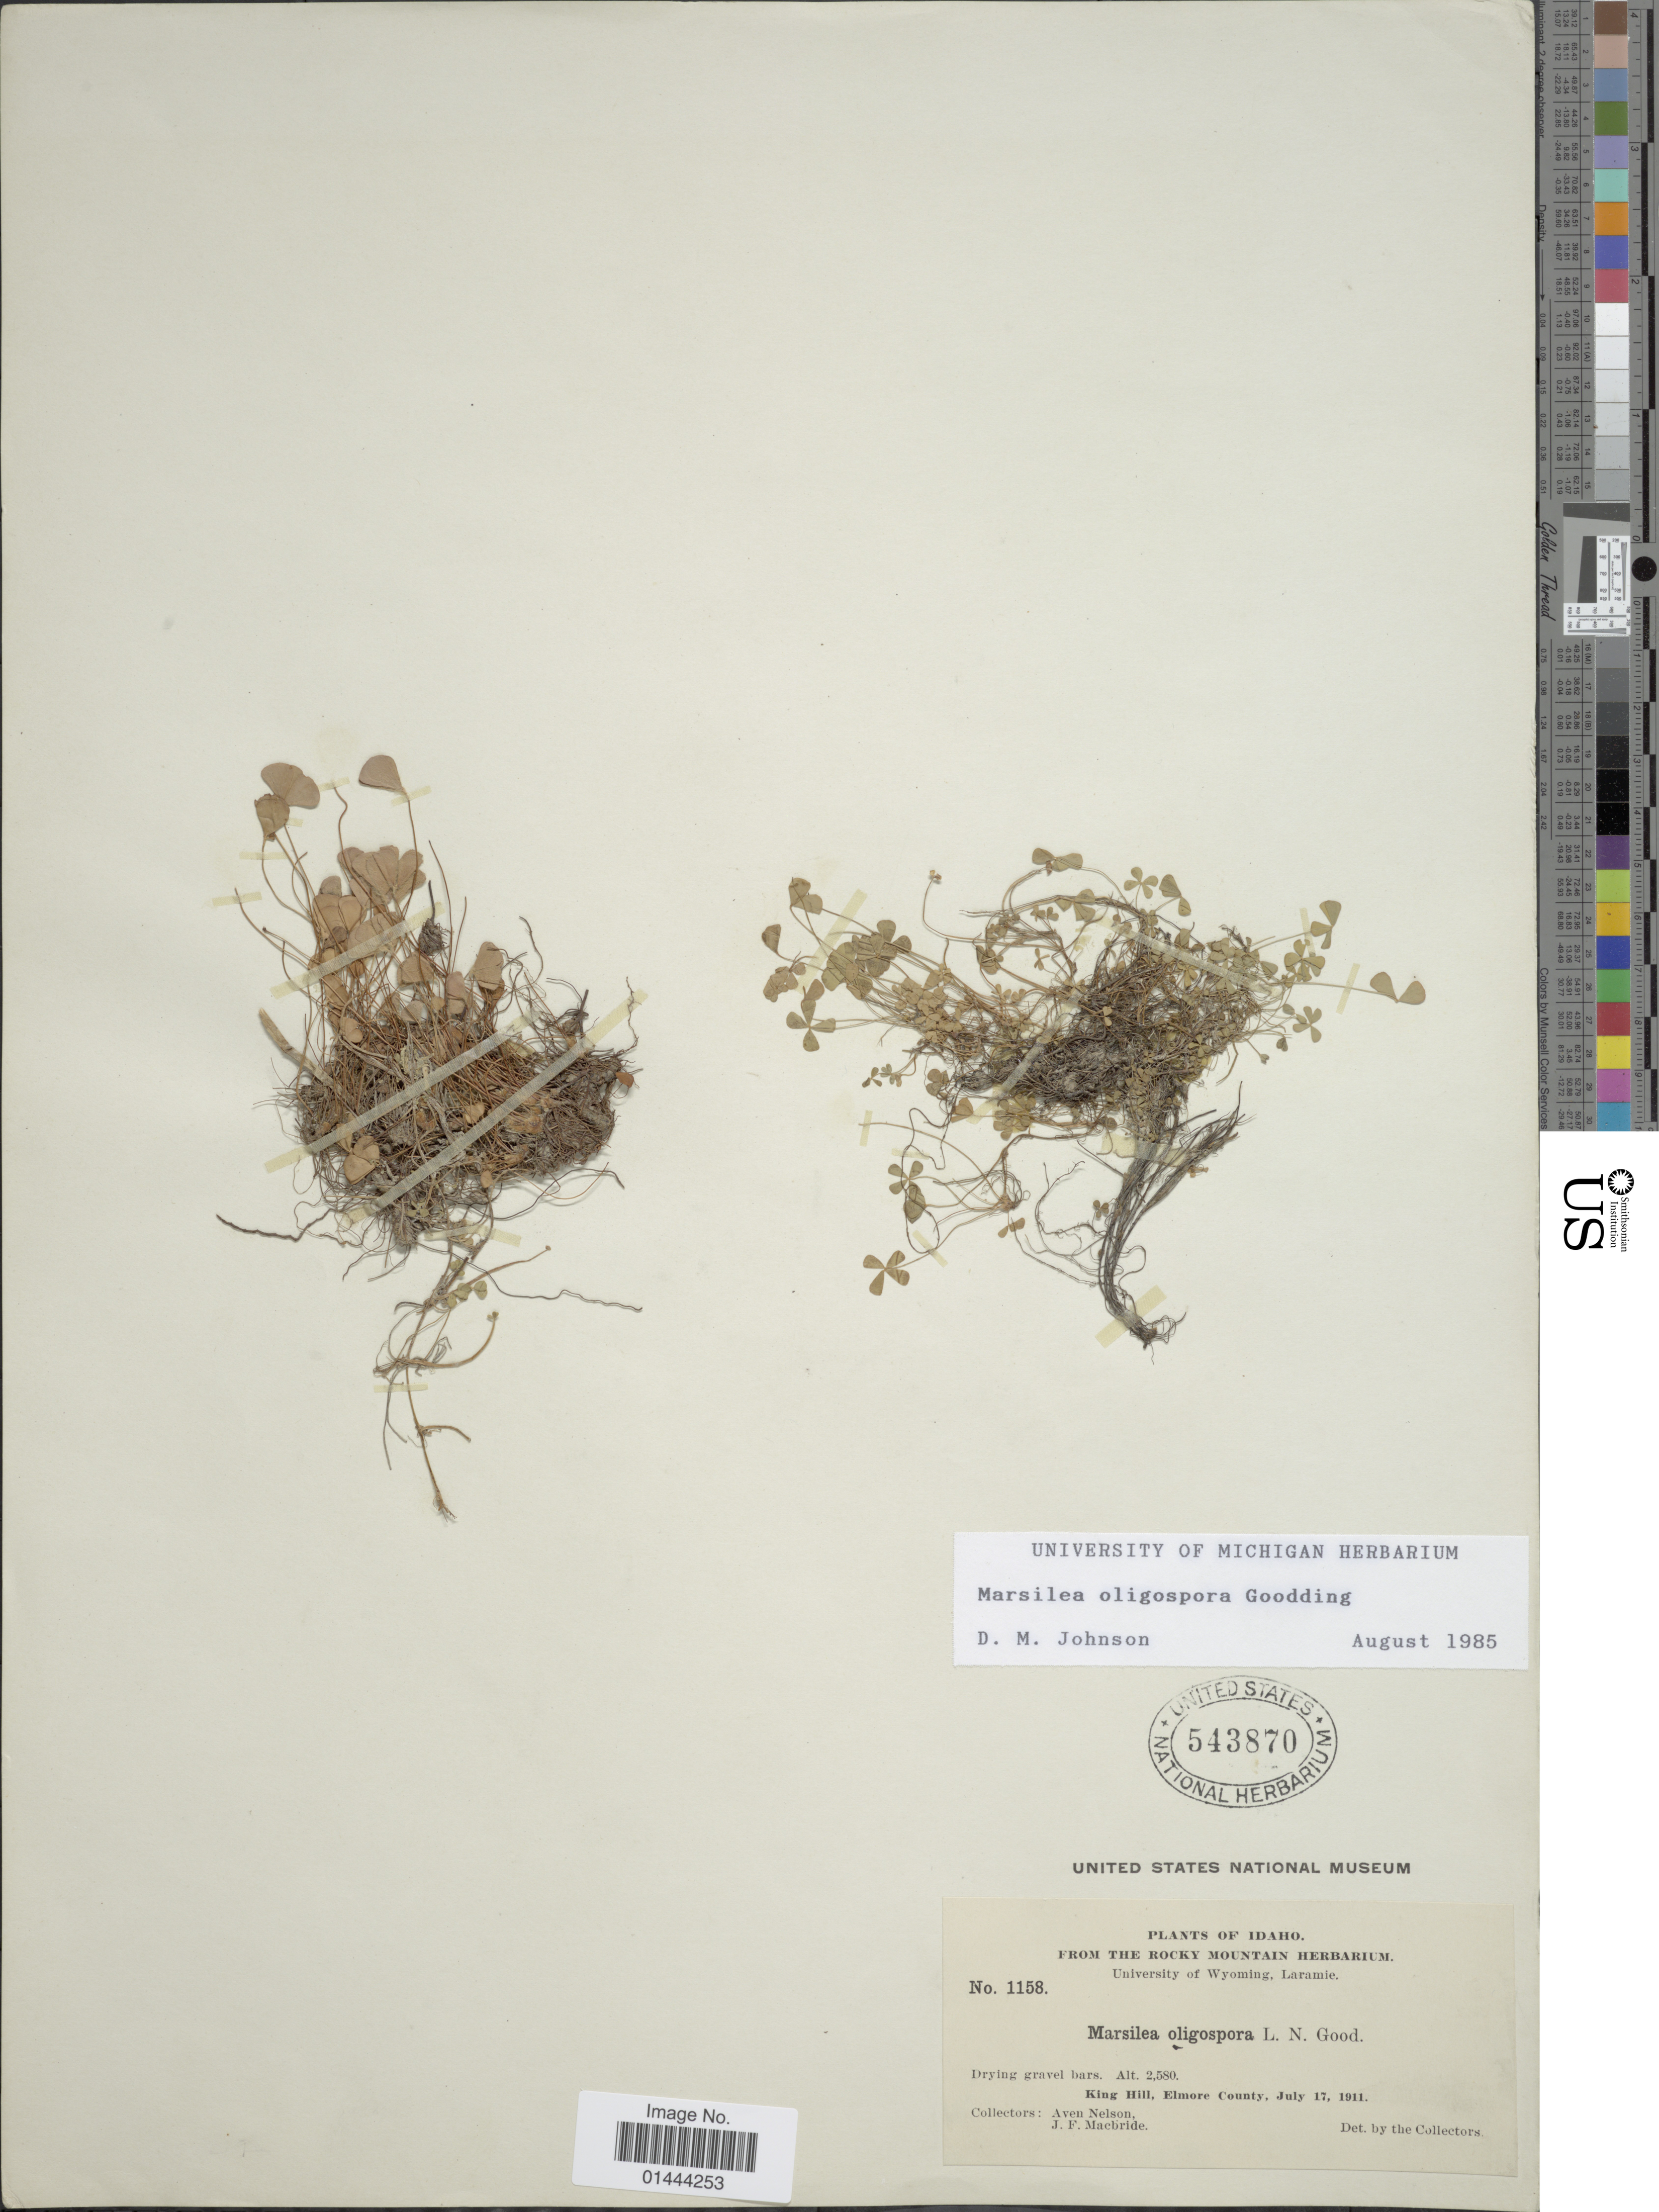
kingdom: Plantae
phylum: Tracheophyta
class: Polypodiopsida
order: Salviniales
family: Marsileaceae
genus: Marsilea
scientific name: Marsilea oligospora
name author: Goodd.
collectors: A. Nelson & J. F. Macbride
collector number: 1158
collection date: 1911-07-17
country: United States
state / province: Idaho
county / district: Elmore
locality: Dry gravel bars, King Hill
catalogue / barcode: US 543870